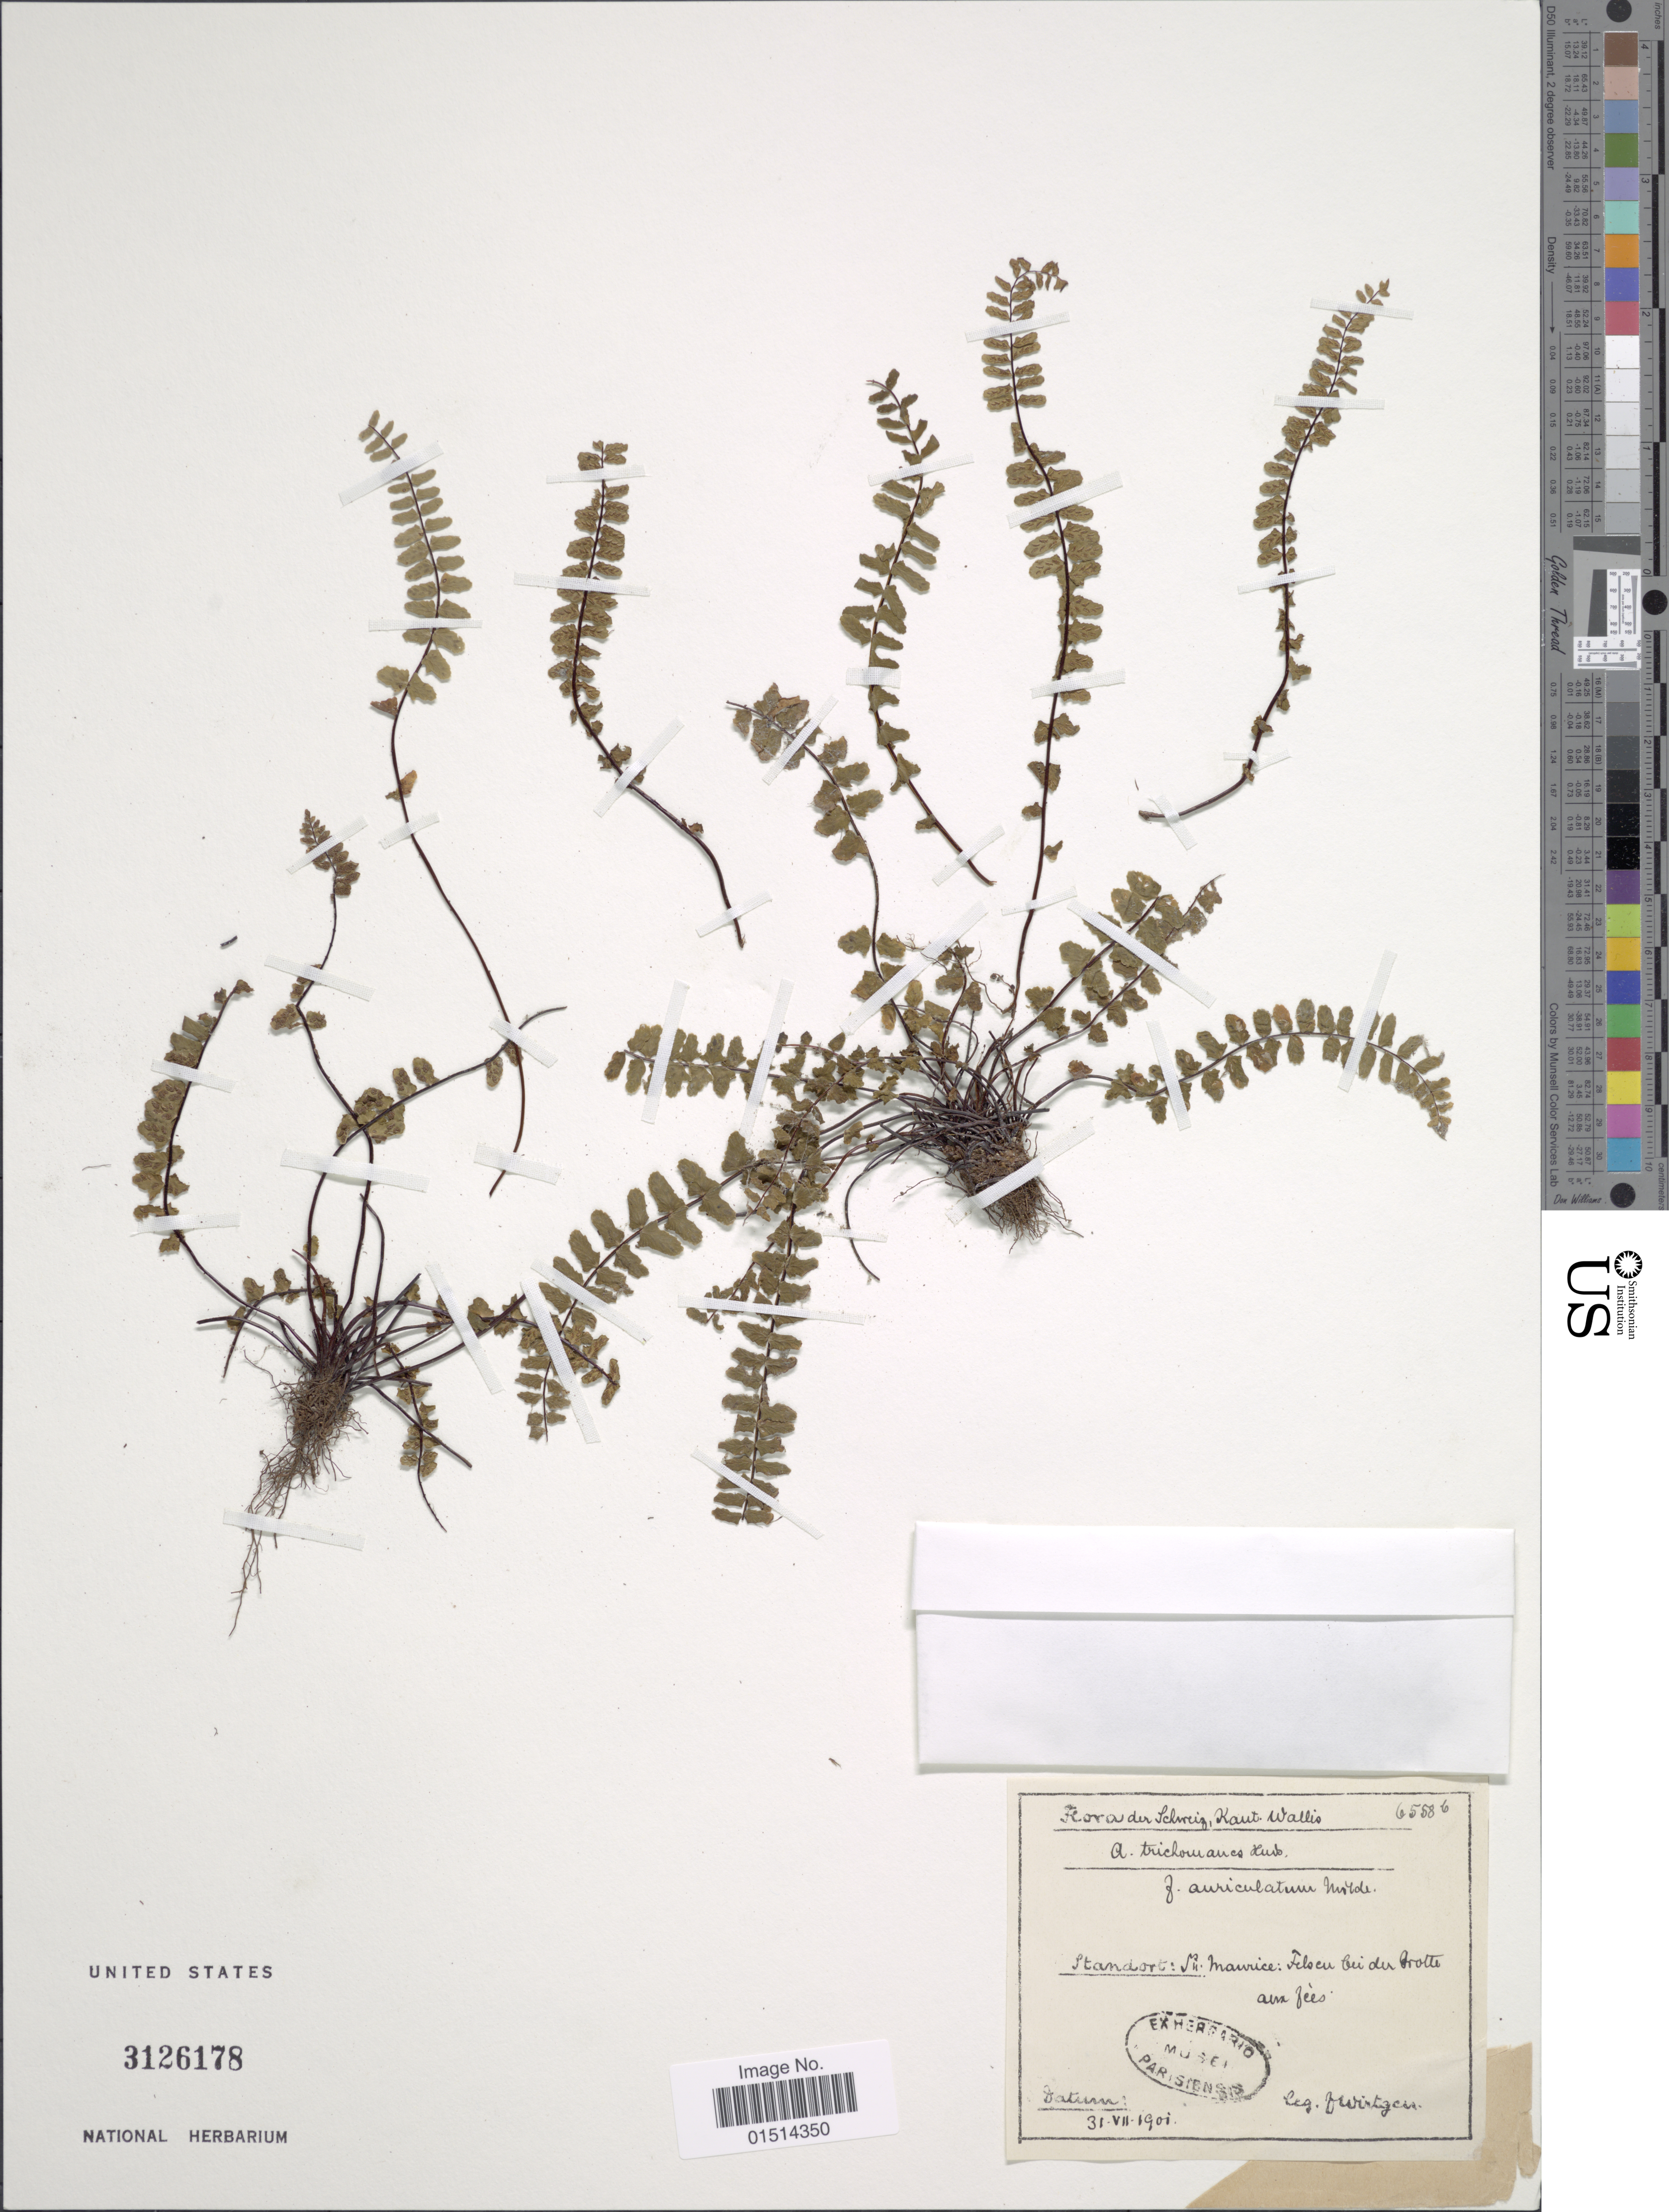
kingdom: Plantae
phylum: Tracheophyta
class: Polypodiopsida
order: Polypodiales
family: Aspleniaceae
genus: Asplenium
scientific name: Asplenium trichomanes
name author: L.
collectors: Wirtgen, --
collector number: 65586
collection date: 1901-07-31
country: Switzerland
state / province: Valais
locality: Schweiz, Kant Wallis, St.. Maurice: Felseu bei der Grotte aux-Fées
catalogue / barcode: US 3126178